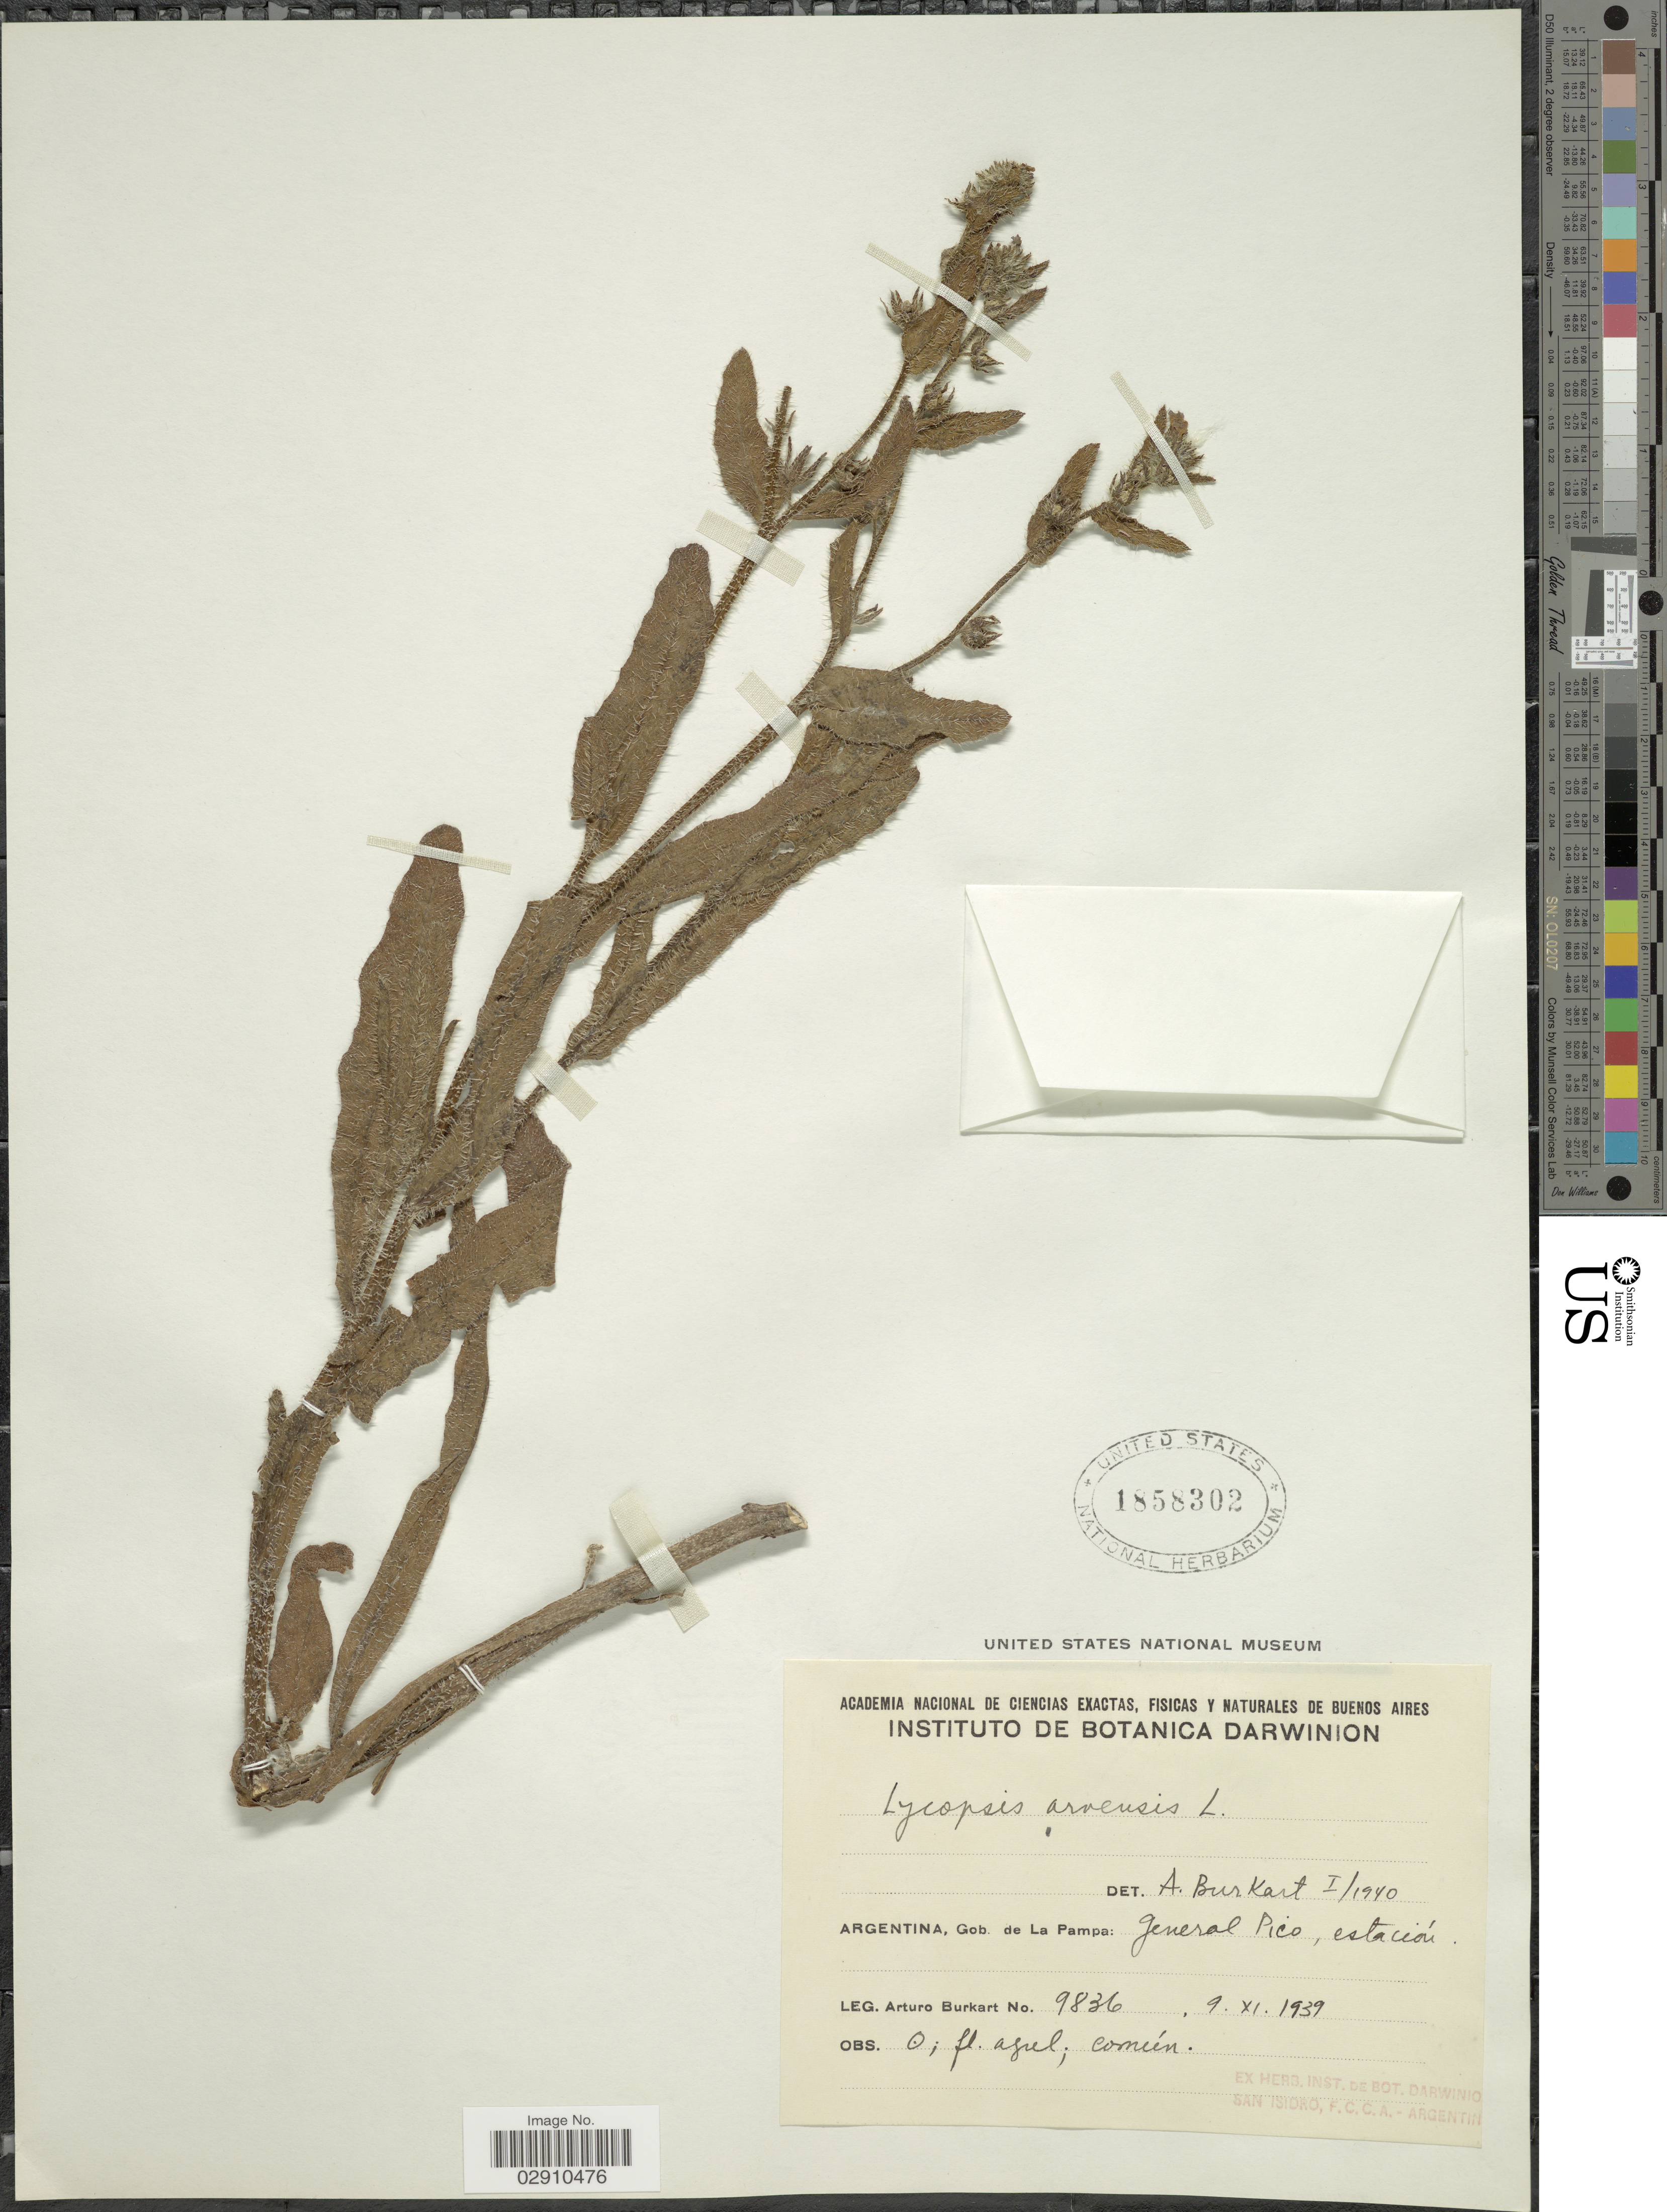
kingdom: Plantae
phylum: Tracheophyta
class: Magnoliopsida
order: Boraginales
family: Boraginaceae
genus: Lycopsis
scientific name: Lycopsis arvensis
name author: L.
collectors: A. E. Burkart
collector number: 9836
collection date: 1939-11-09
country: Argentina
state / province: La Pampa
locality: Gob. de La Pampa: General Pico, estación.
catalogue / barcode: US 1858302